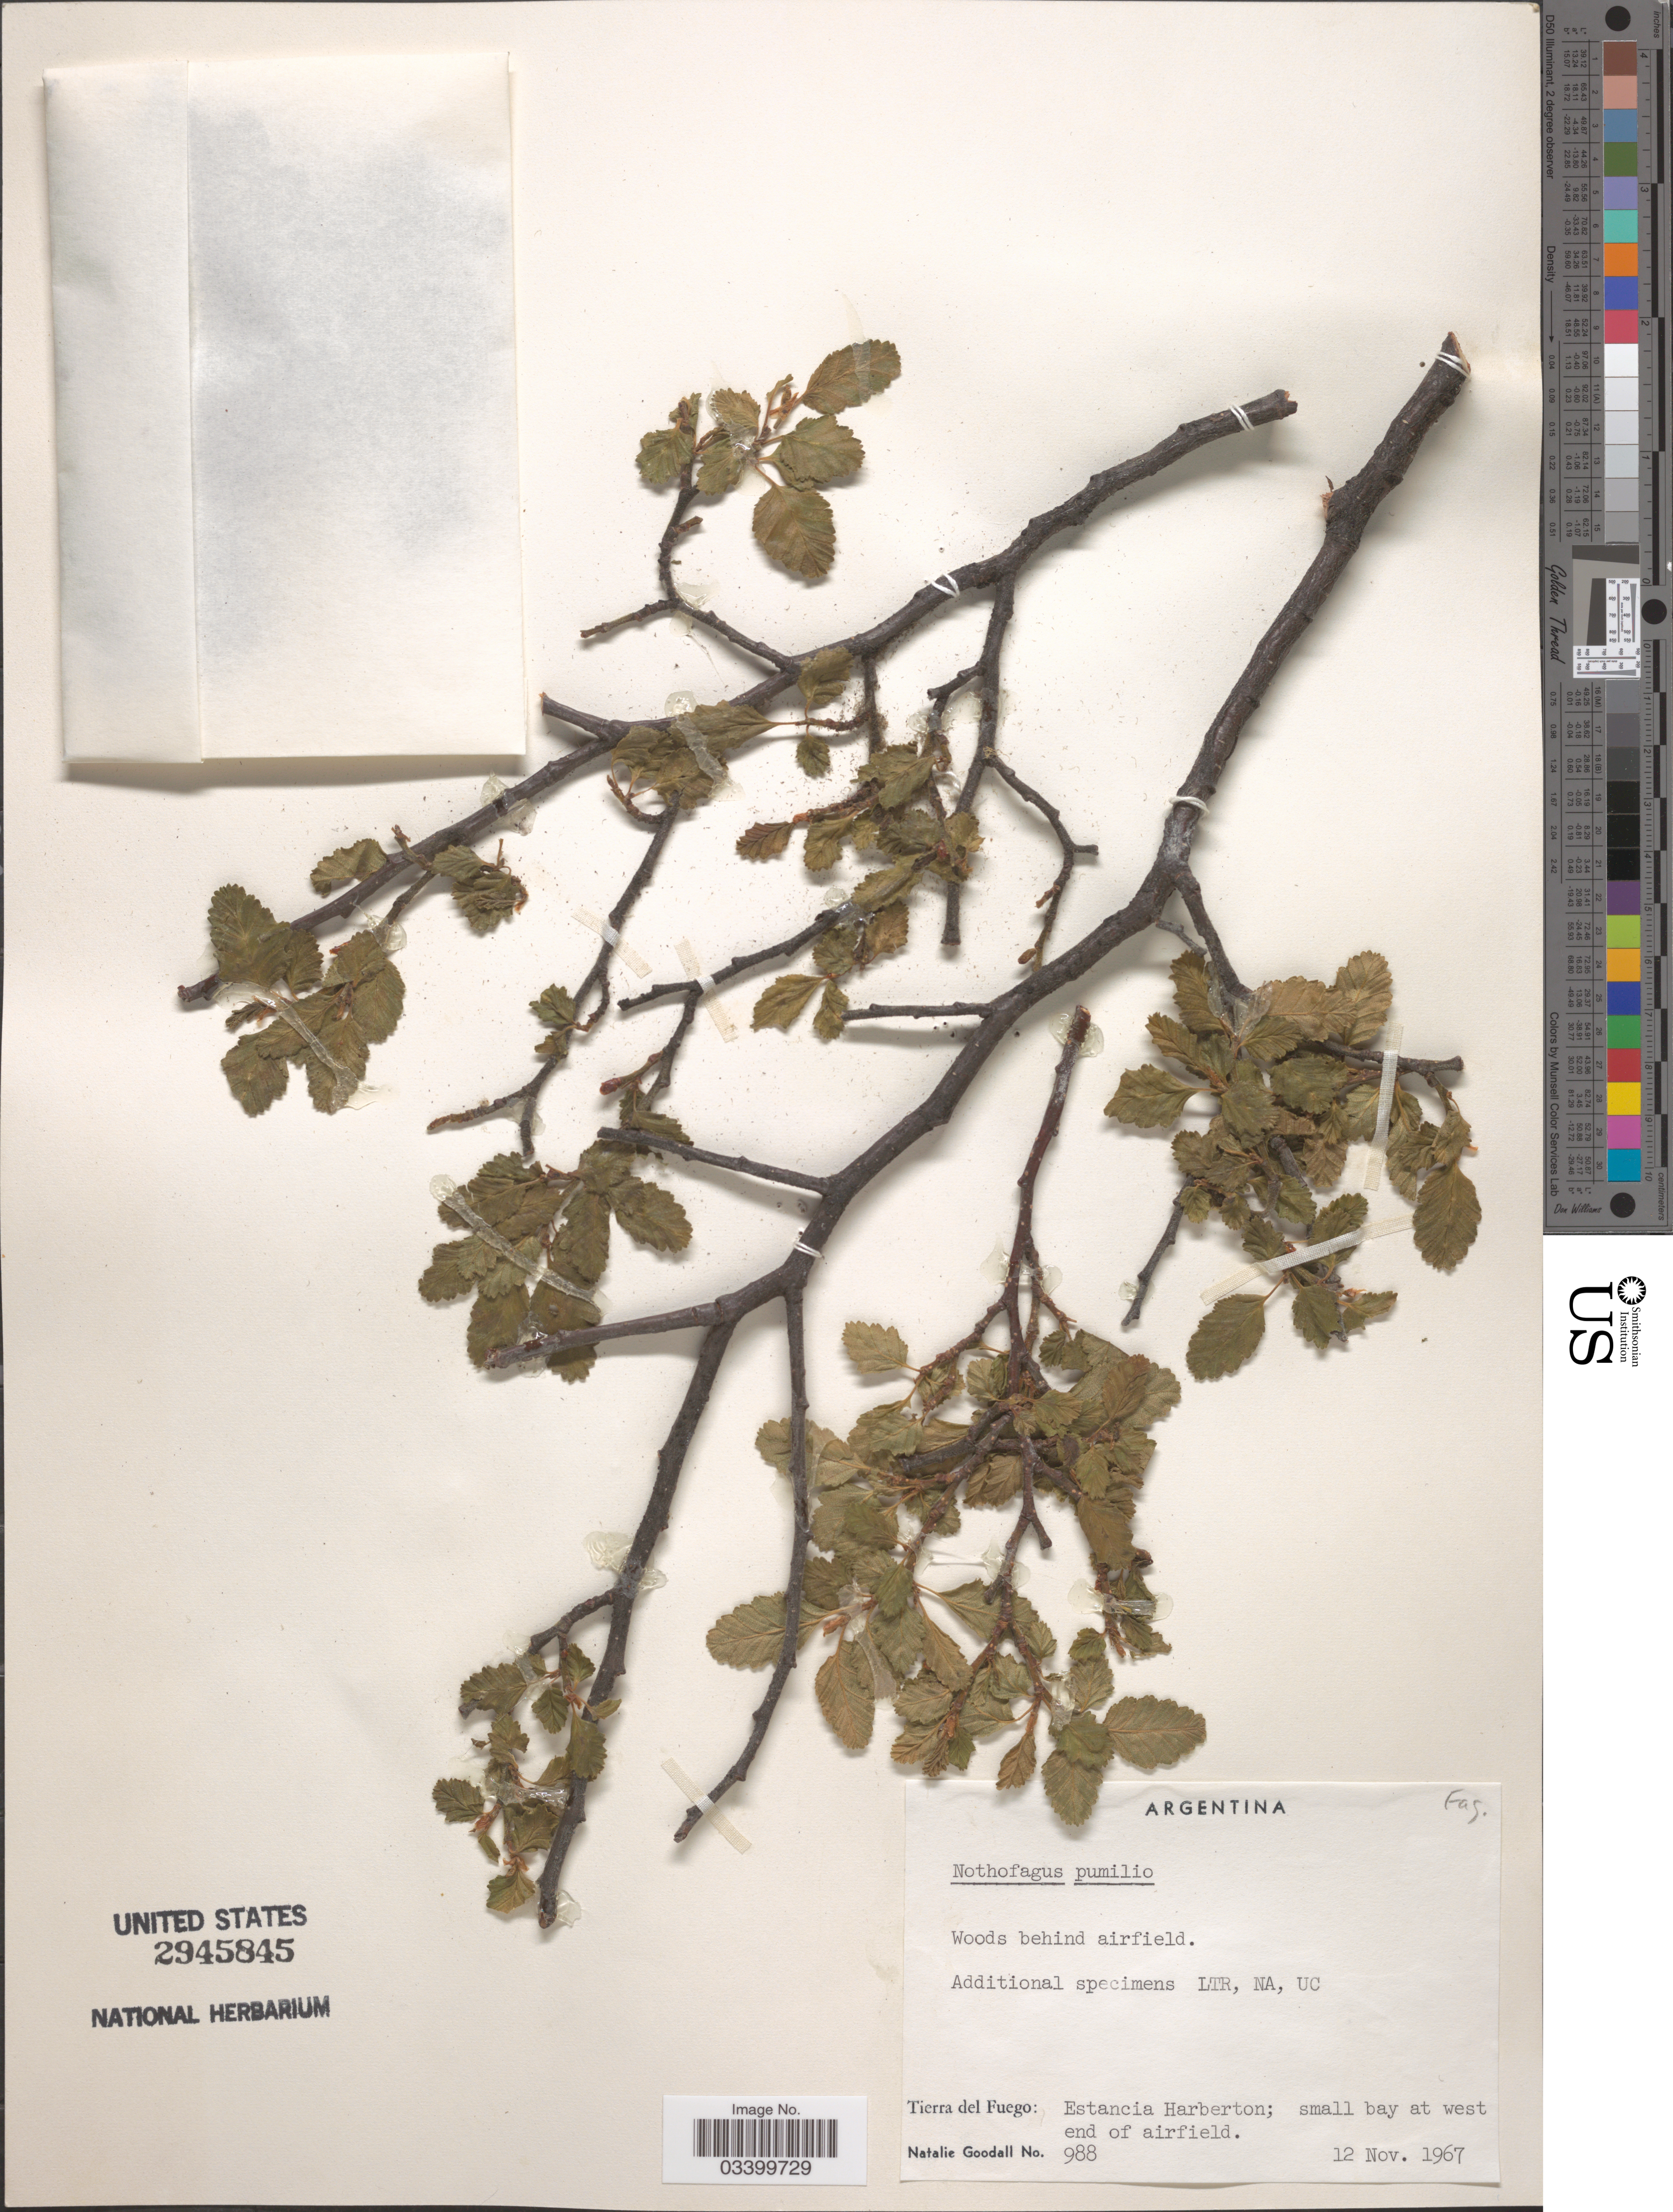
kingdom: Plantae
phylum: Tracheophyta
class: Magnoliopsida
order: Fagales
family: Nothofagaceae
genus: Nothofagus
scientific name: Nothofagus pumilio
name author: (Poepp. & Endl.) Krasser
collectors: N. Goodall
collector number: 988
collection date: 1967-11-12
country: Argentina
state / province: Tierra del Fuego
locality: Estancia Harberton; small bay at west end of airfield.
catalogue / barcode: US 2945845